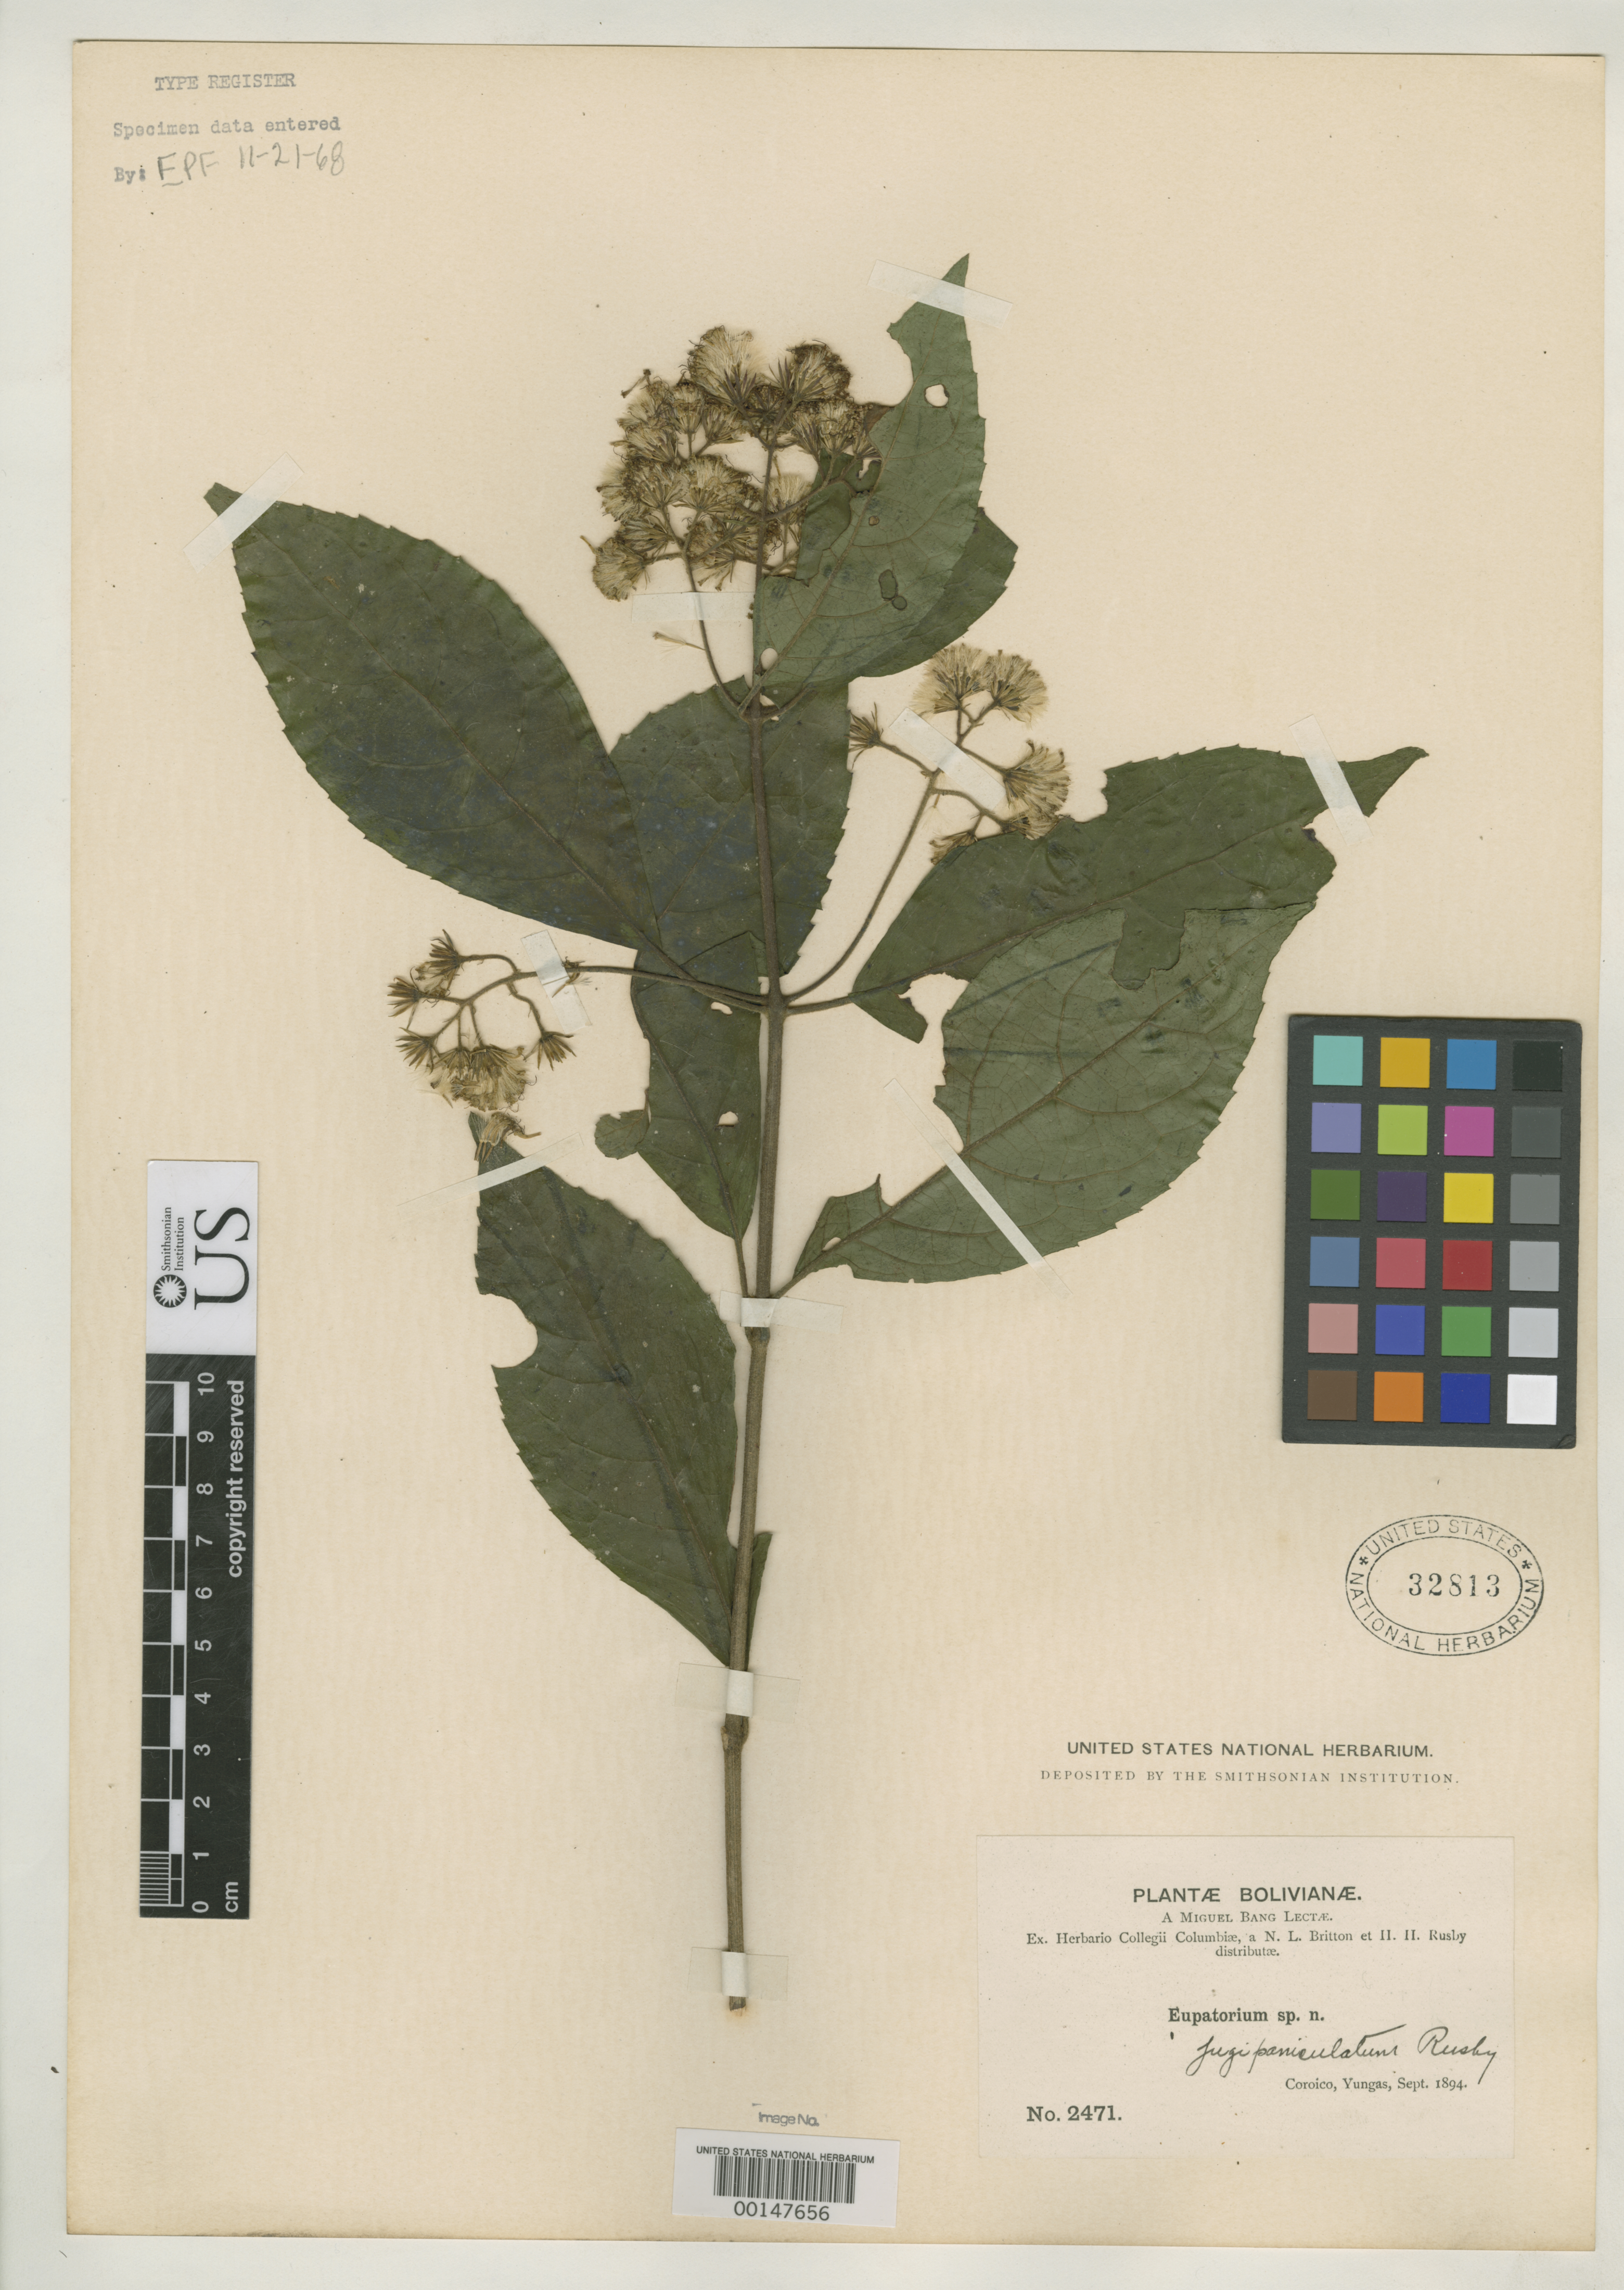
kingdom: Plantae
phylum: Tracheophyta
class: Magnoliopsida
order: Asterales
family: Asteraceae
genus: Eupatorium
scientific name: Eupatorium jugipaniculatum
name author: Rusby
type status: Isotype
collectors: M. Bang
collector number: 2471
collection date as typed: Sep 1894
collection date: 1894-09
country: Bolivia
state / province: La Paz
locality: Coroico; Yungas.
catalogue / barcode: US 32813